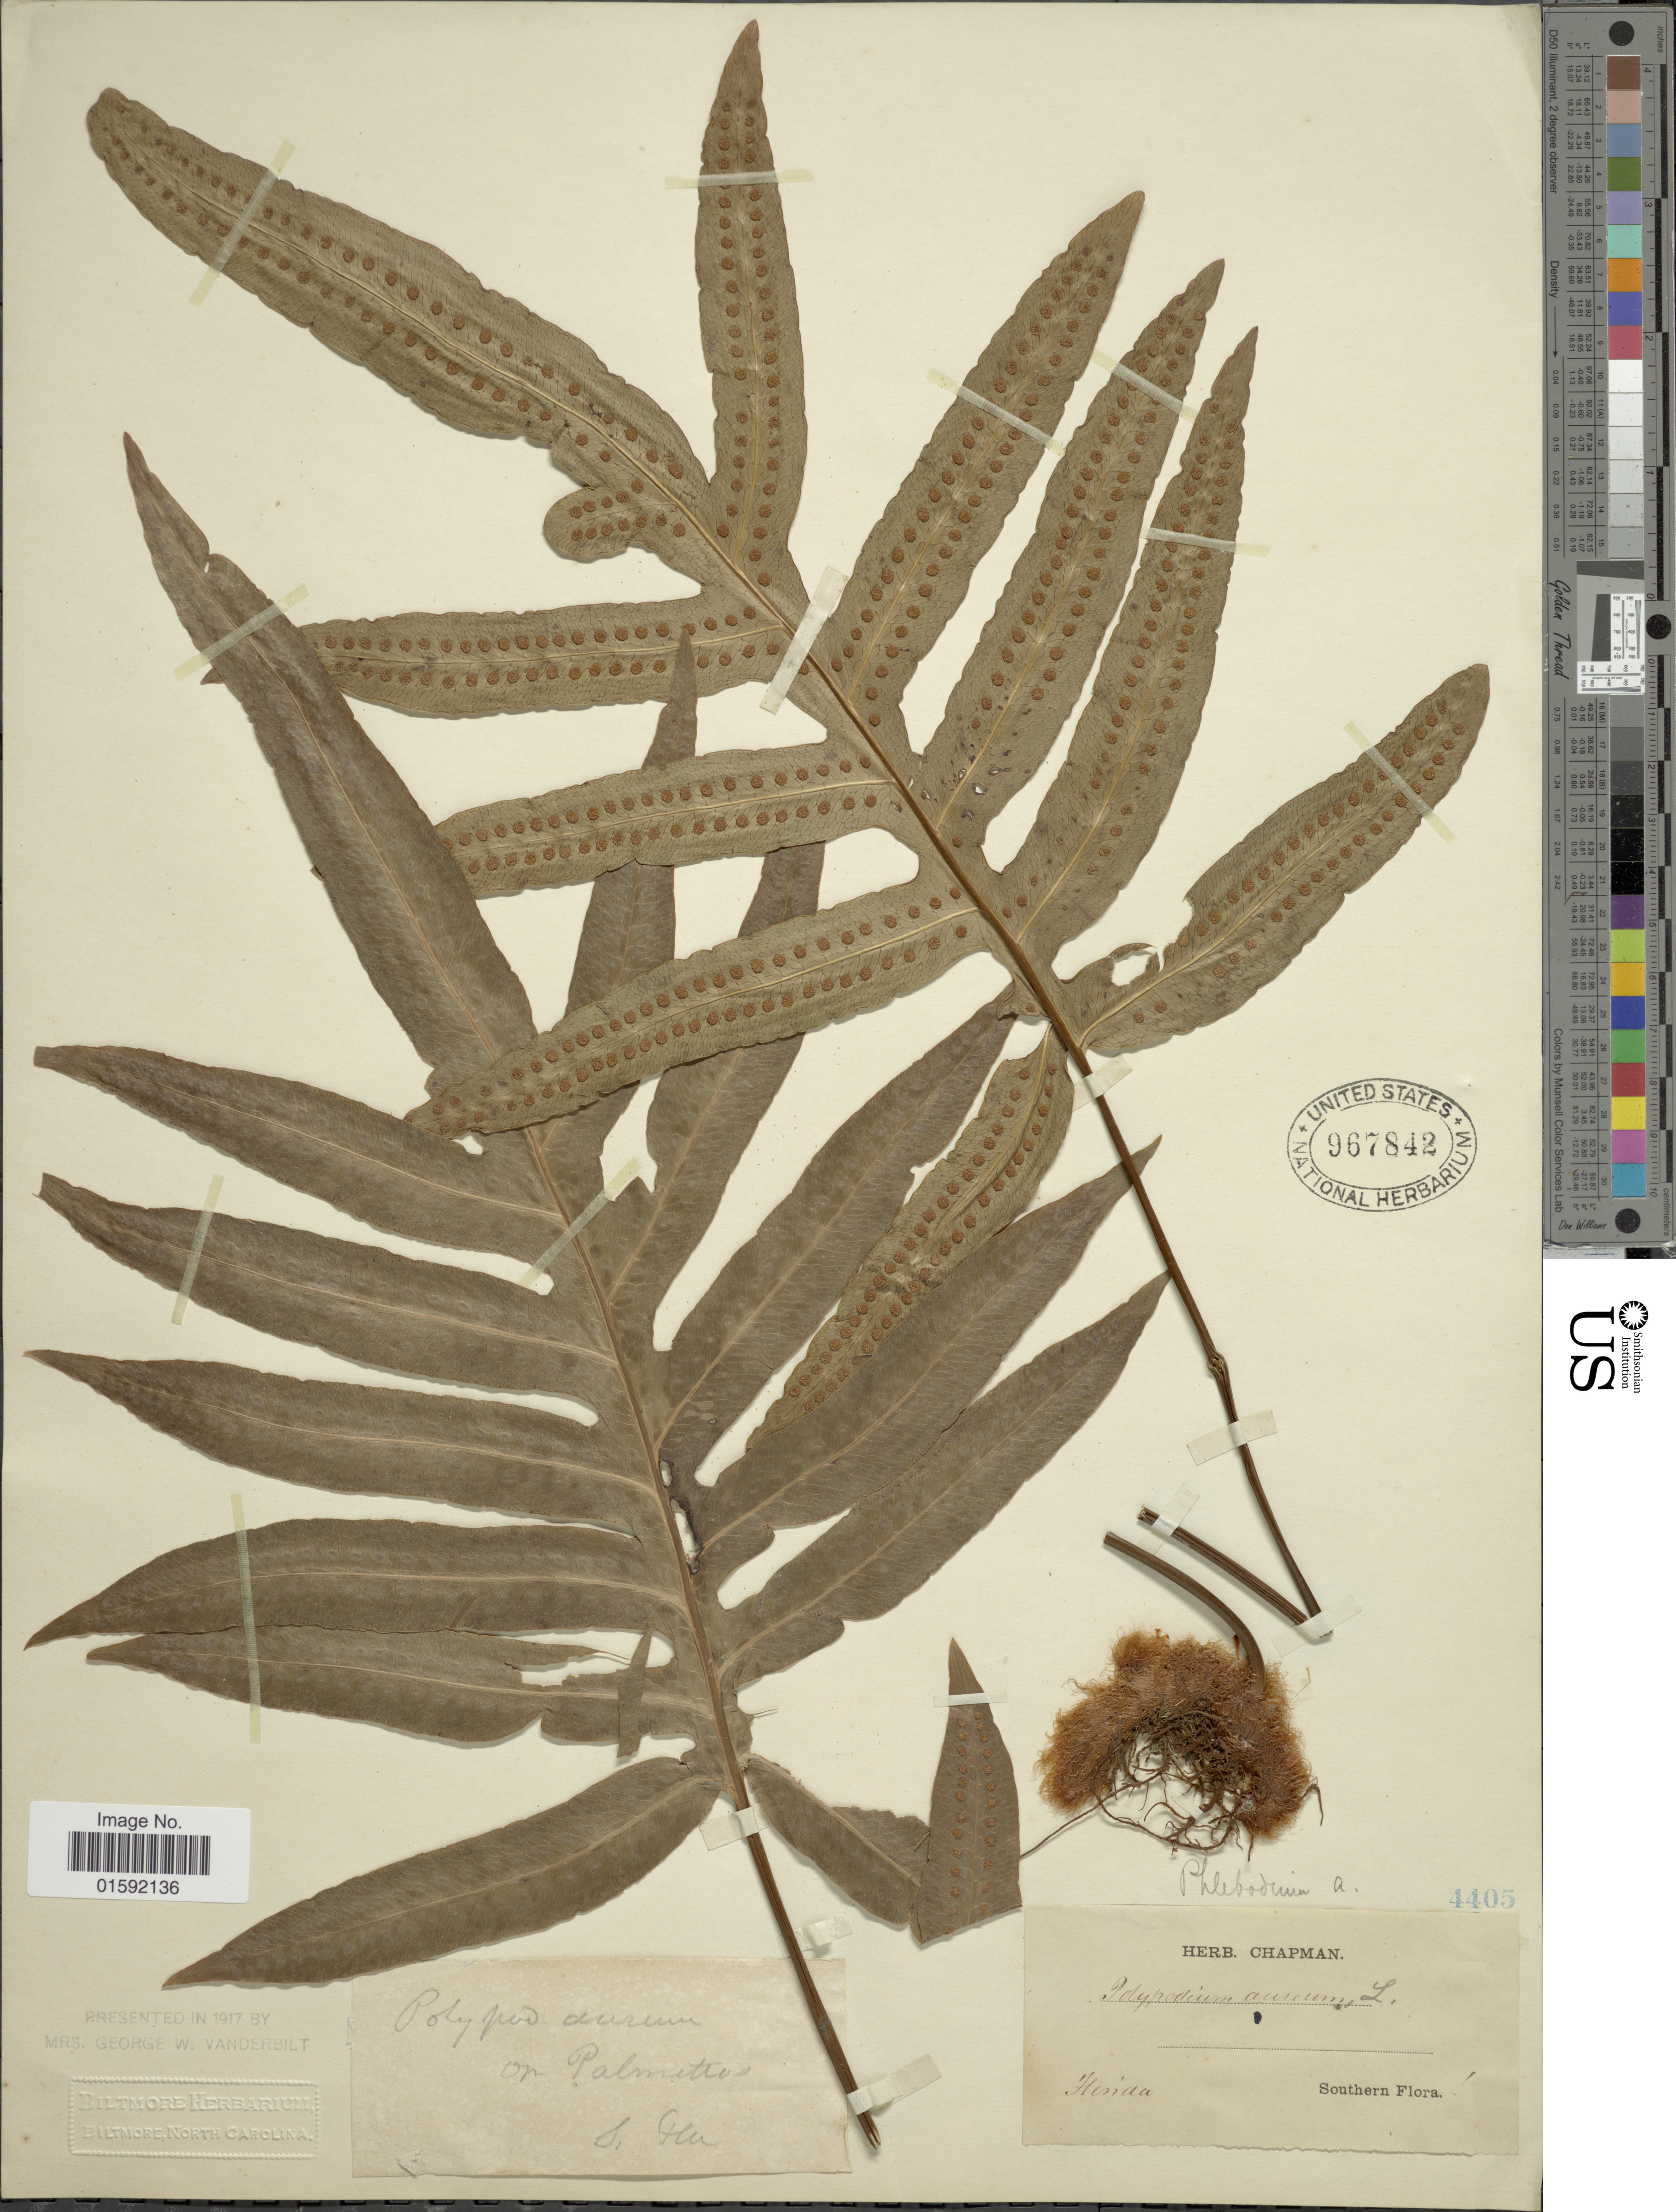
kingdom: Plantae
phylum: Tracheophyta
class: Polypodiopsida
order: Polypodiales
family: Polypodiaceae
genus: Phlebodium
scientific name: Phlebodium areolatum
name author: (Humb. & Bonap. ex Willd.) J. Sm.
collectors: A. Chapman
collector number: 4405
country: United States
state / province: Florida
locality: Southern Flora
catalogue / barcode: US 967842